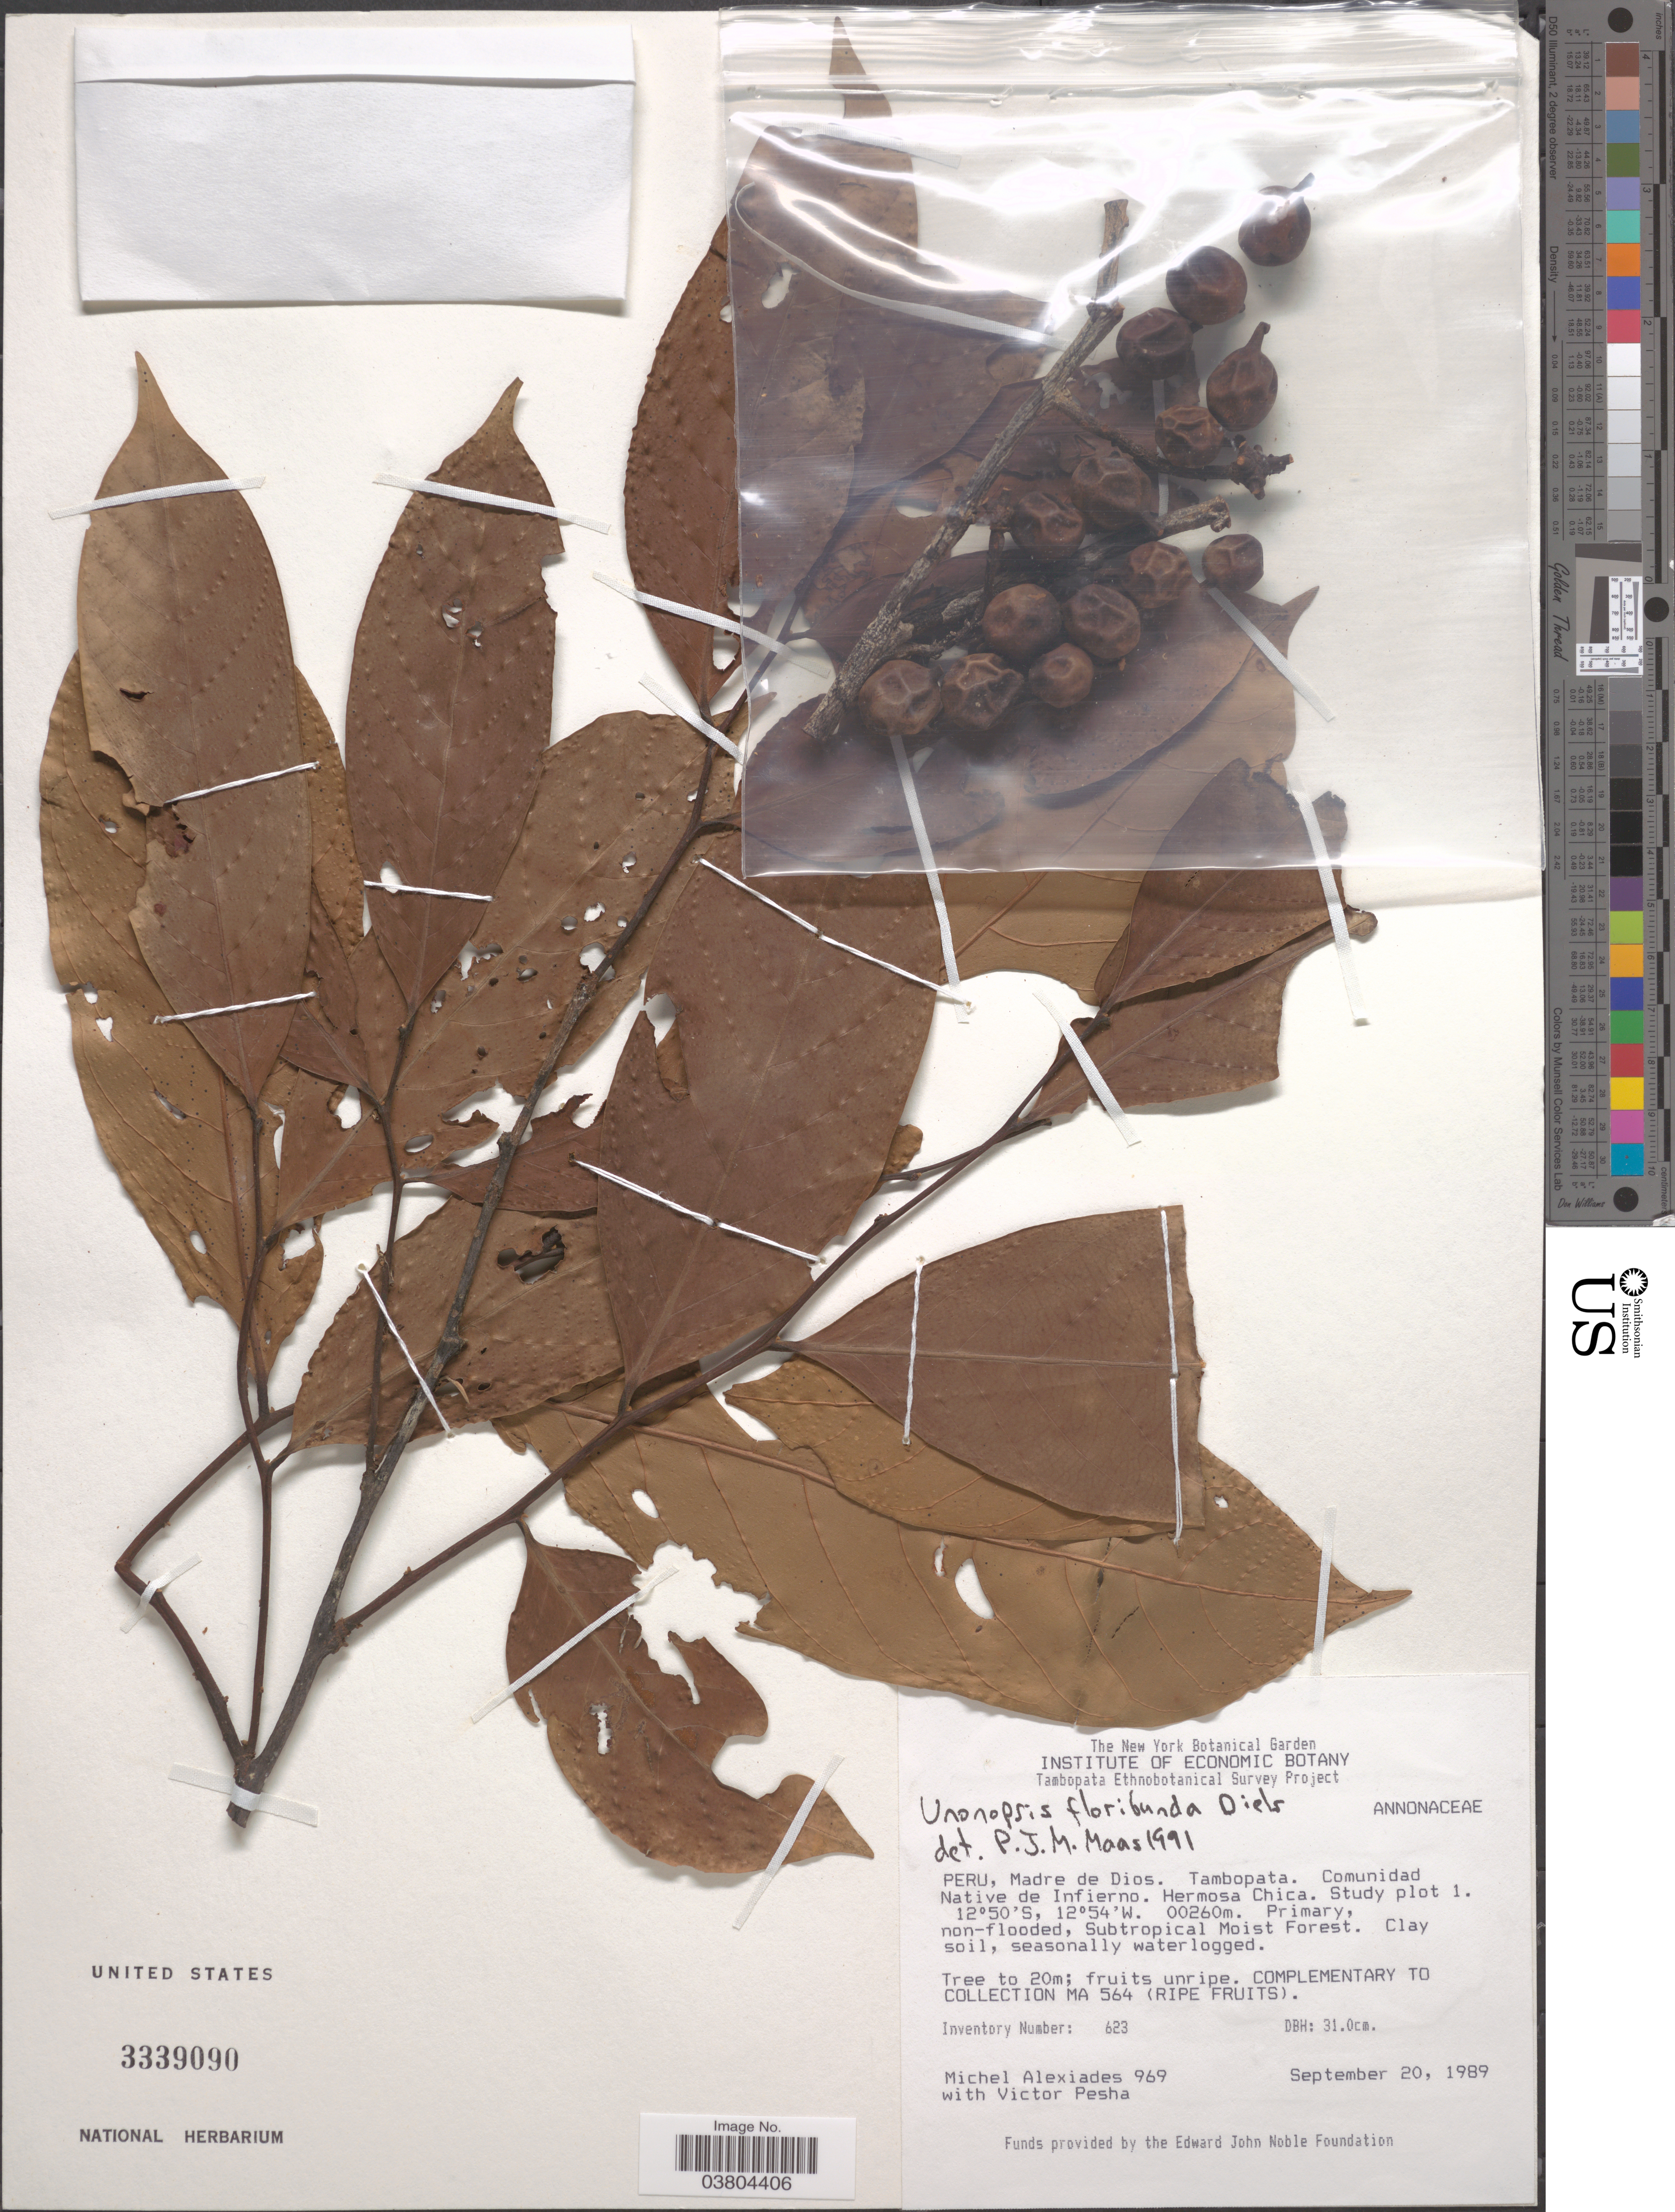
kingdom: Plantae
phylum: Tracheophyta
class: Magnoliopsida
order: Magnoliales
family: Annonaceae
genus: Unonopsis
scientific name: Unonopsis floribunda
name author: Diels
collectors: M. Alexiades & V. Pesha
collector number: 969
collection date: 1989-09-20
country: Peru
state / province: Madre de Dios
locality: Tambopata. Comunidad Native de Infierno. Hermosa Chica. Study plot 1.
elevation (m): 260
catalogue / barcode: US 3339090